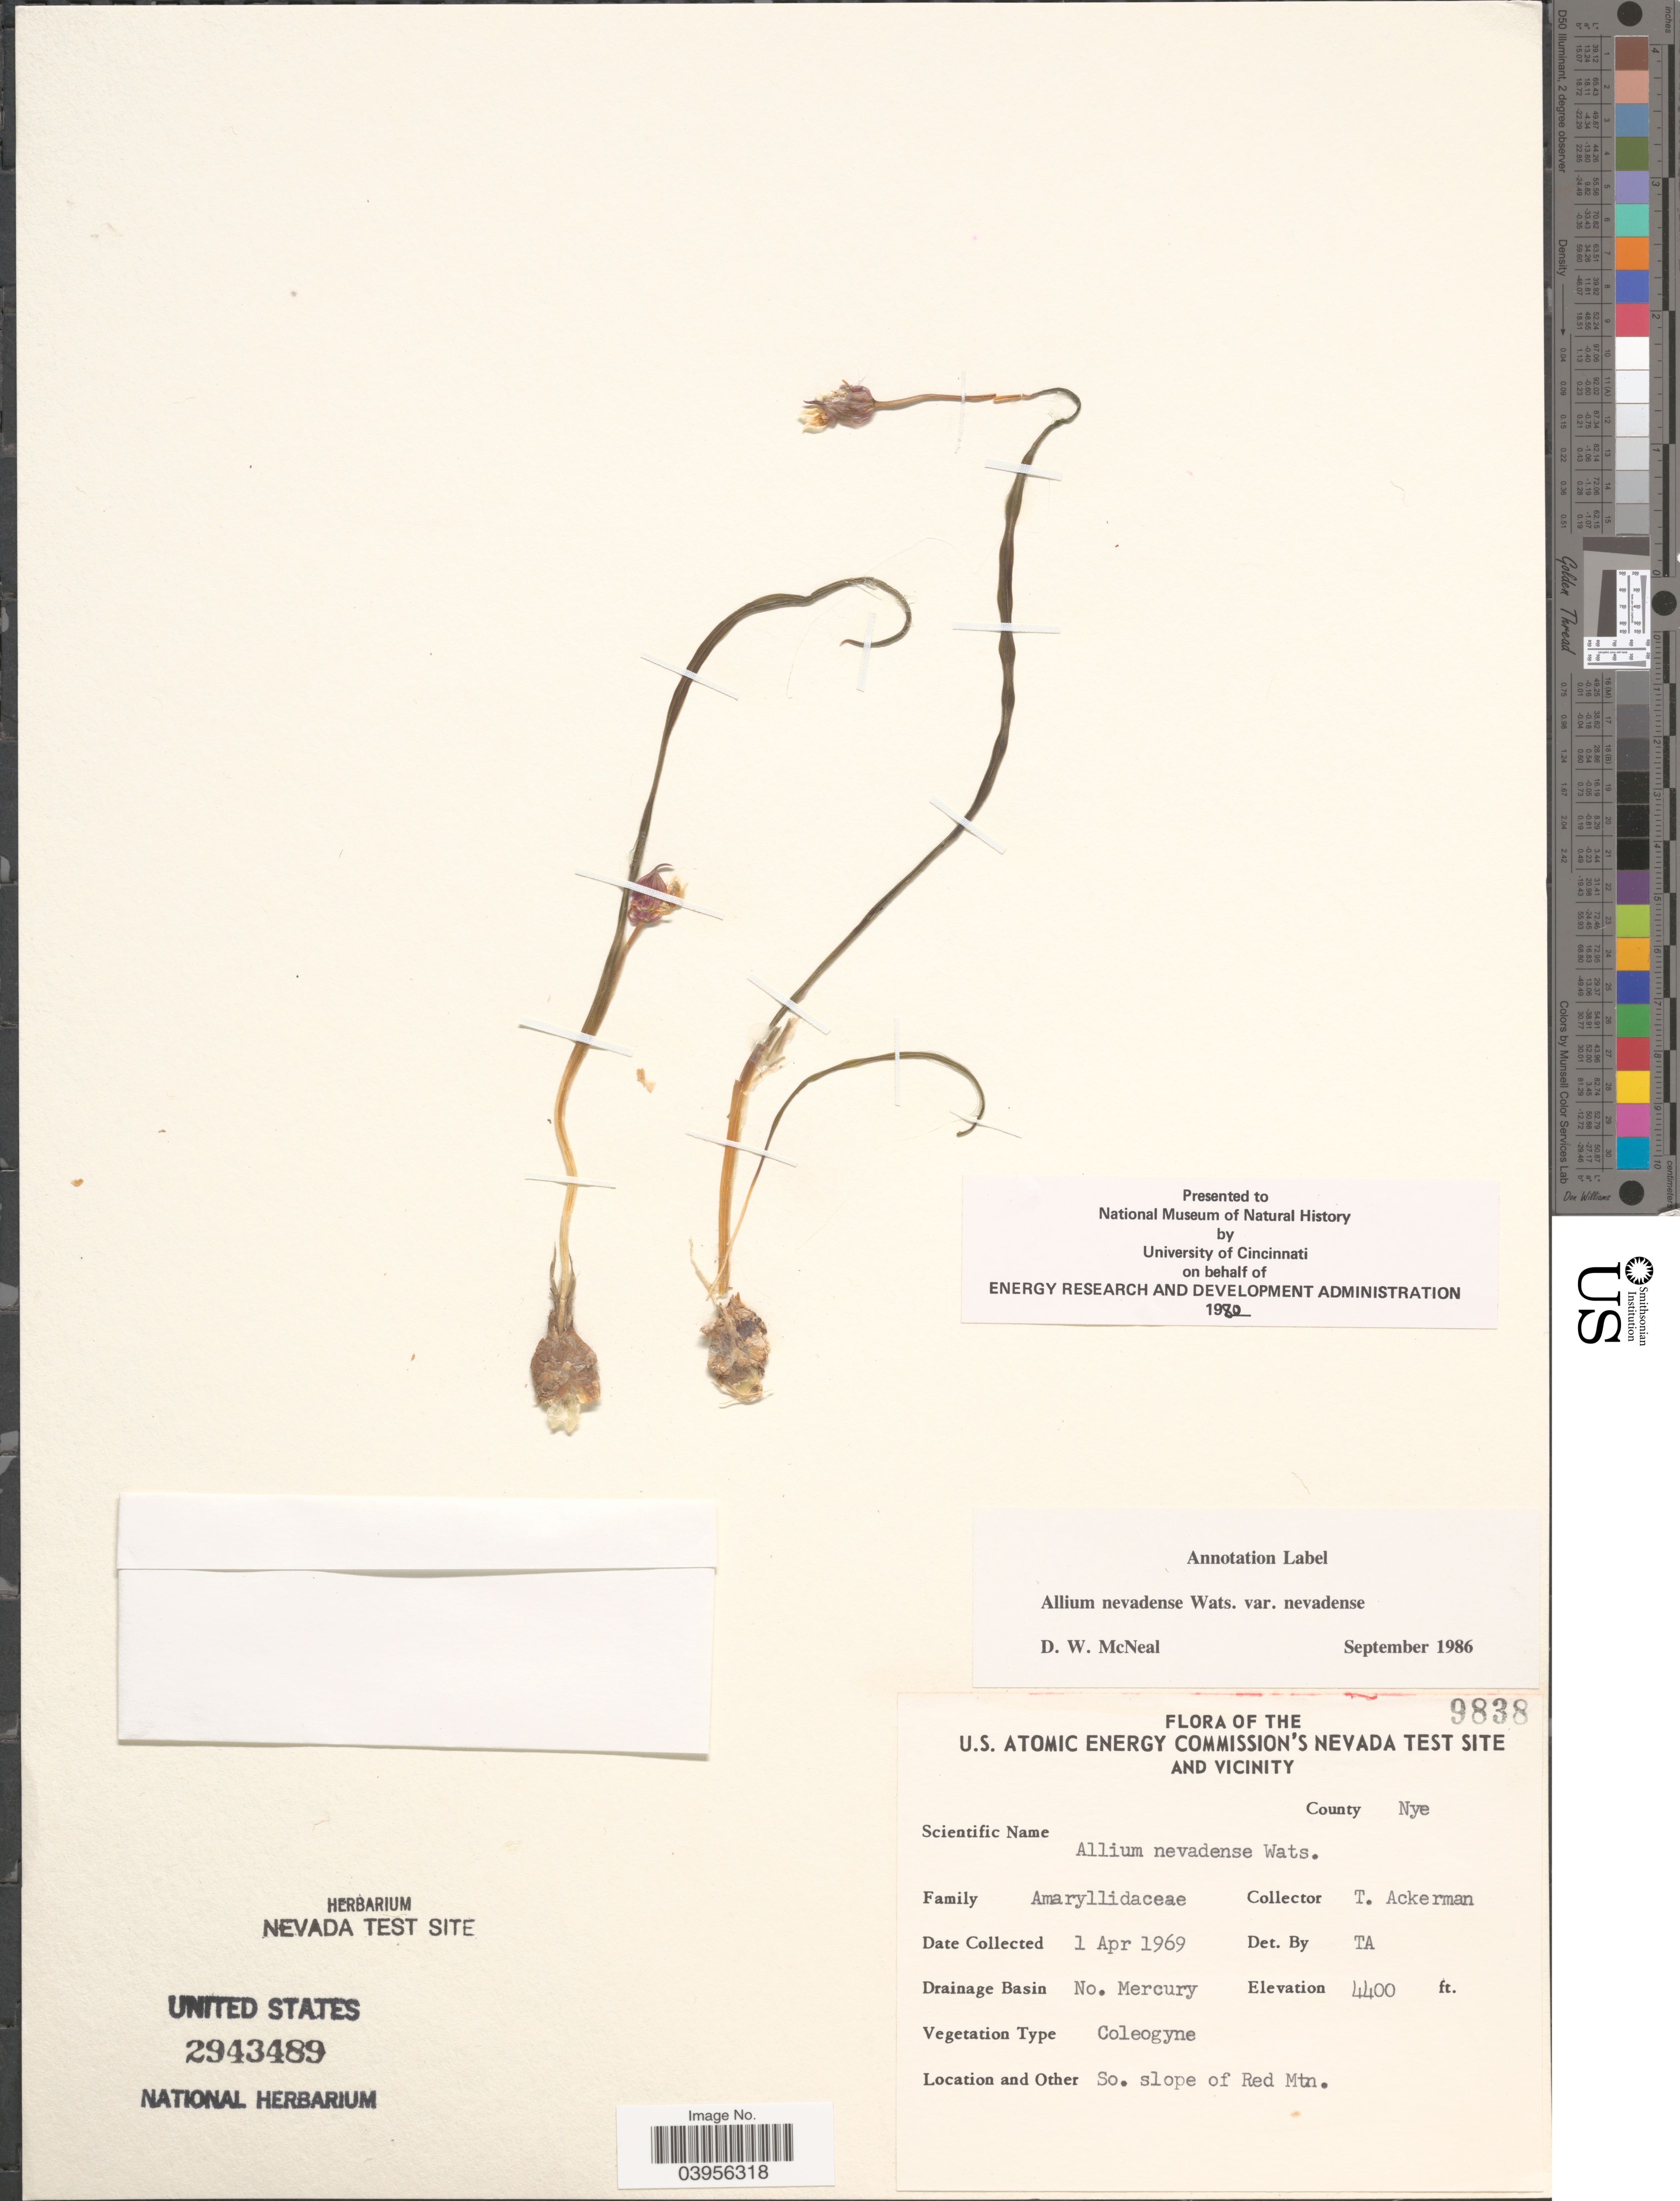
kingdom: Plantae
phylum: Tracheophyta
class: Liliopsida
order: Asparagales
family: Amaryllidaceae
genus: Allium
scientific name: Allium nevadense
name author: S. Watson in C. King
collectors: T. Ackerman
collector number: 9838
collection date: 1969-04-01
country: United States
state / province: Nevada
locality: U.S. Atomic Energy Commision's Nevada Test Site and Vicinity. County Nye. Drainage Basin No. Mercury. So. slope of Red Mtn.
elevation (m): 1341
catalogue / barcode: US 2943489